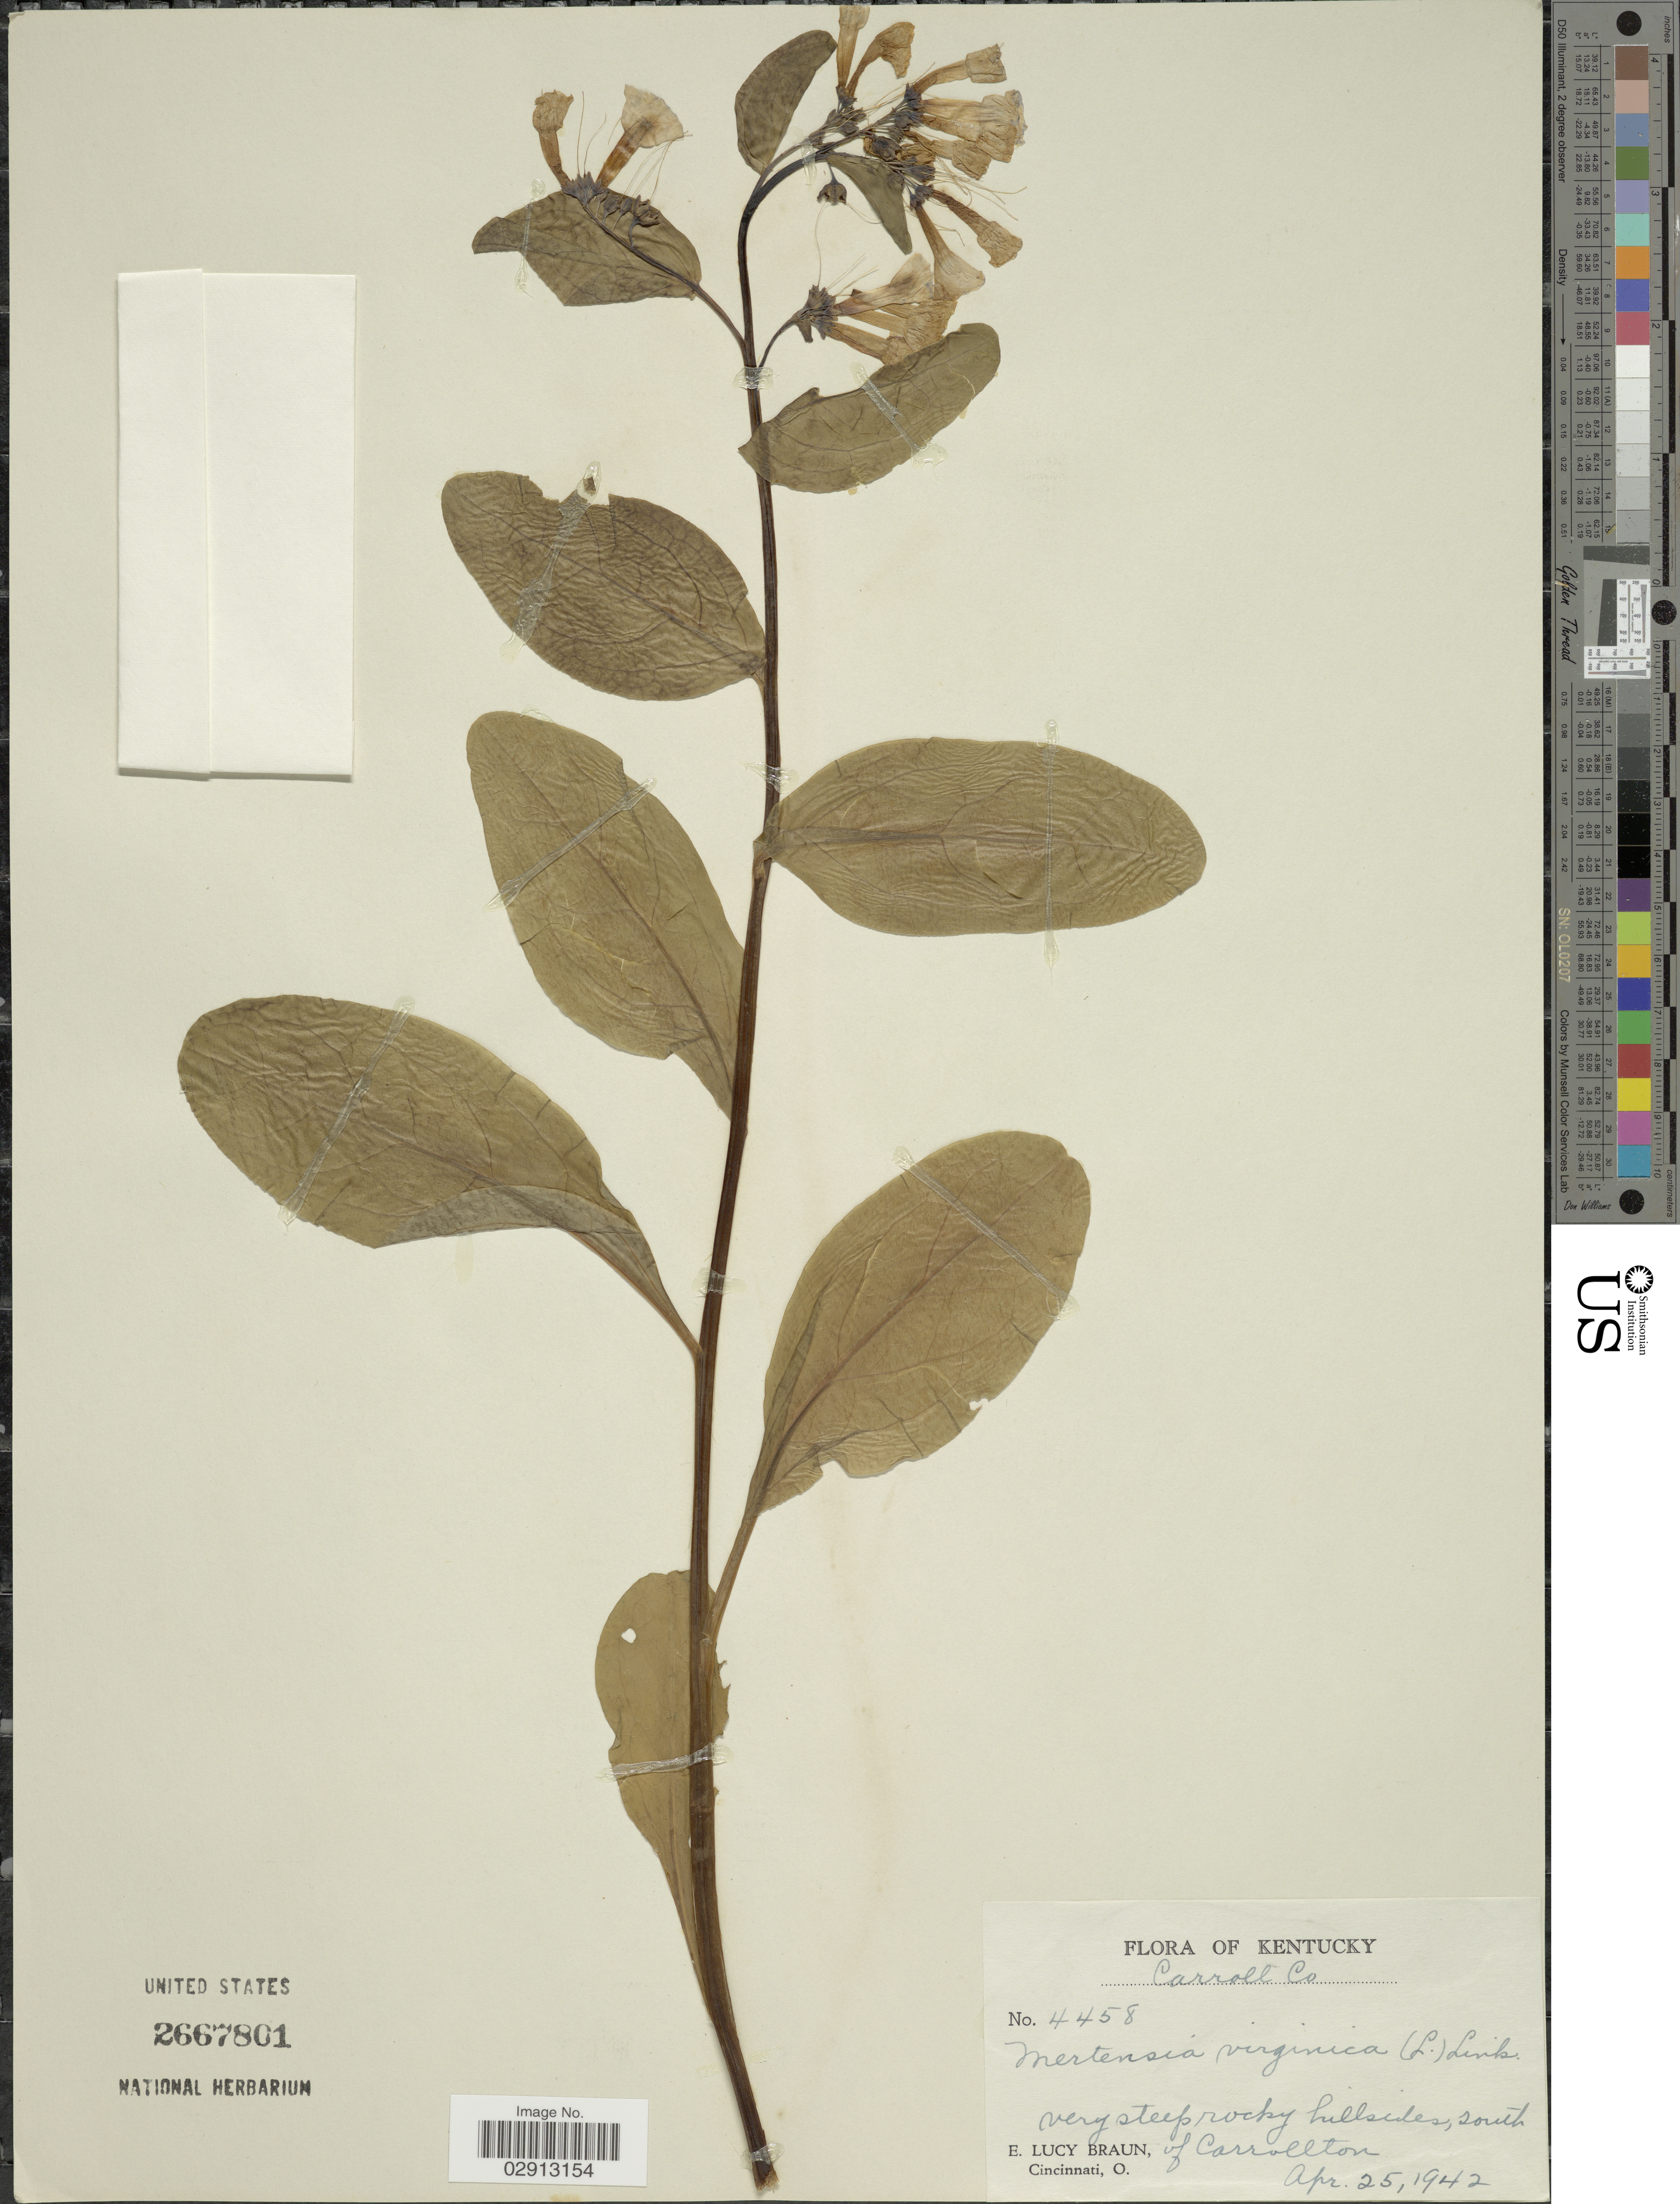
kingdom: Plantae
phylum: Tracheophyta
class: Magnoliopsida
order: Boraginales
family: Boraginaceae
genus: Mertensia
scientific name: Mertensia virginica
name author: (L.) Pers. ex Link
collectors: E. L. Braun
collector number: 4458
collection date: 1942-04-25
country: United States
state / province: Kentucky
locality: Carroll Co. Very steep rocky hillsides, south of Carrollton.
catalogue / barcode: US 2667801